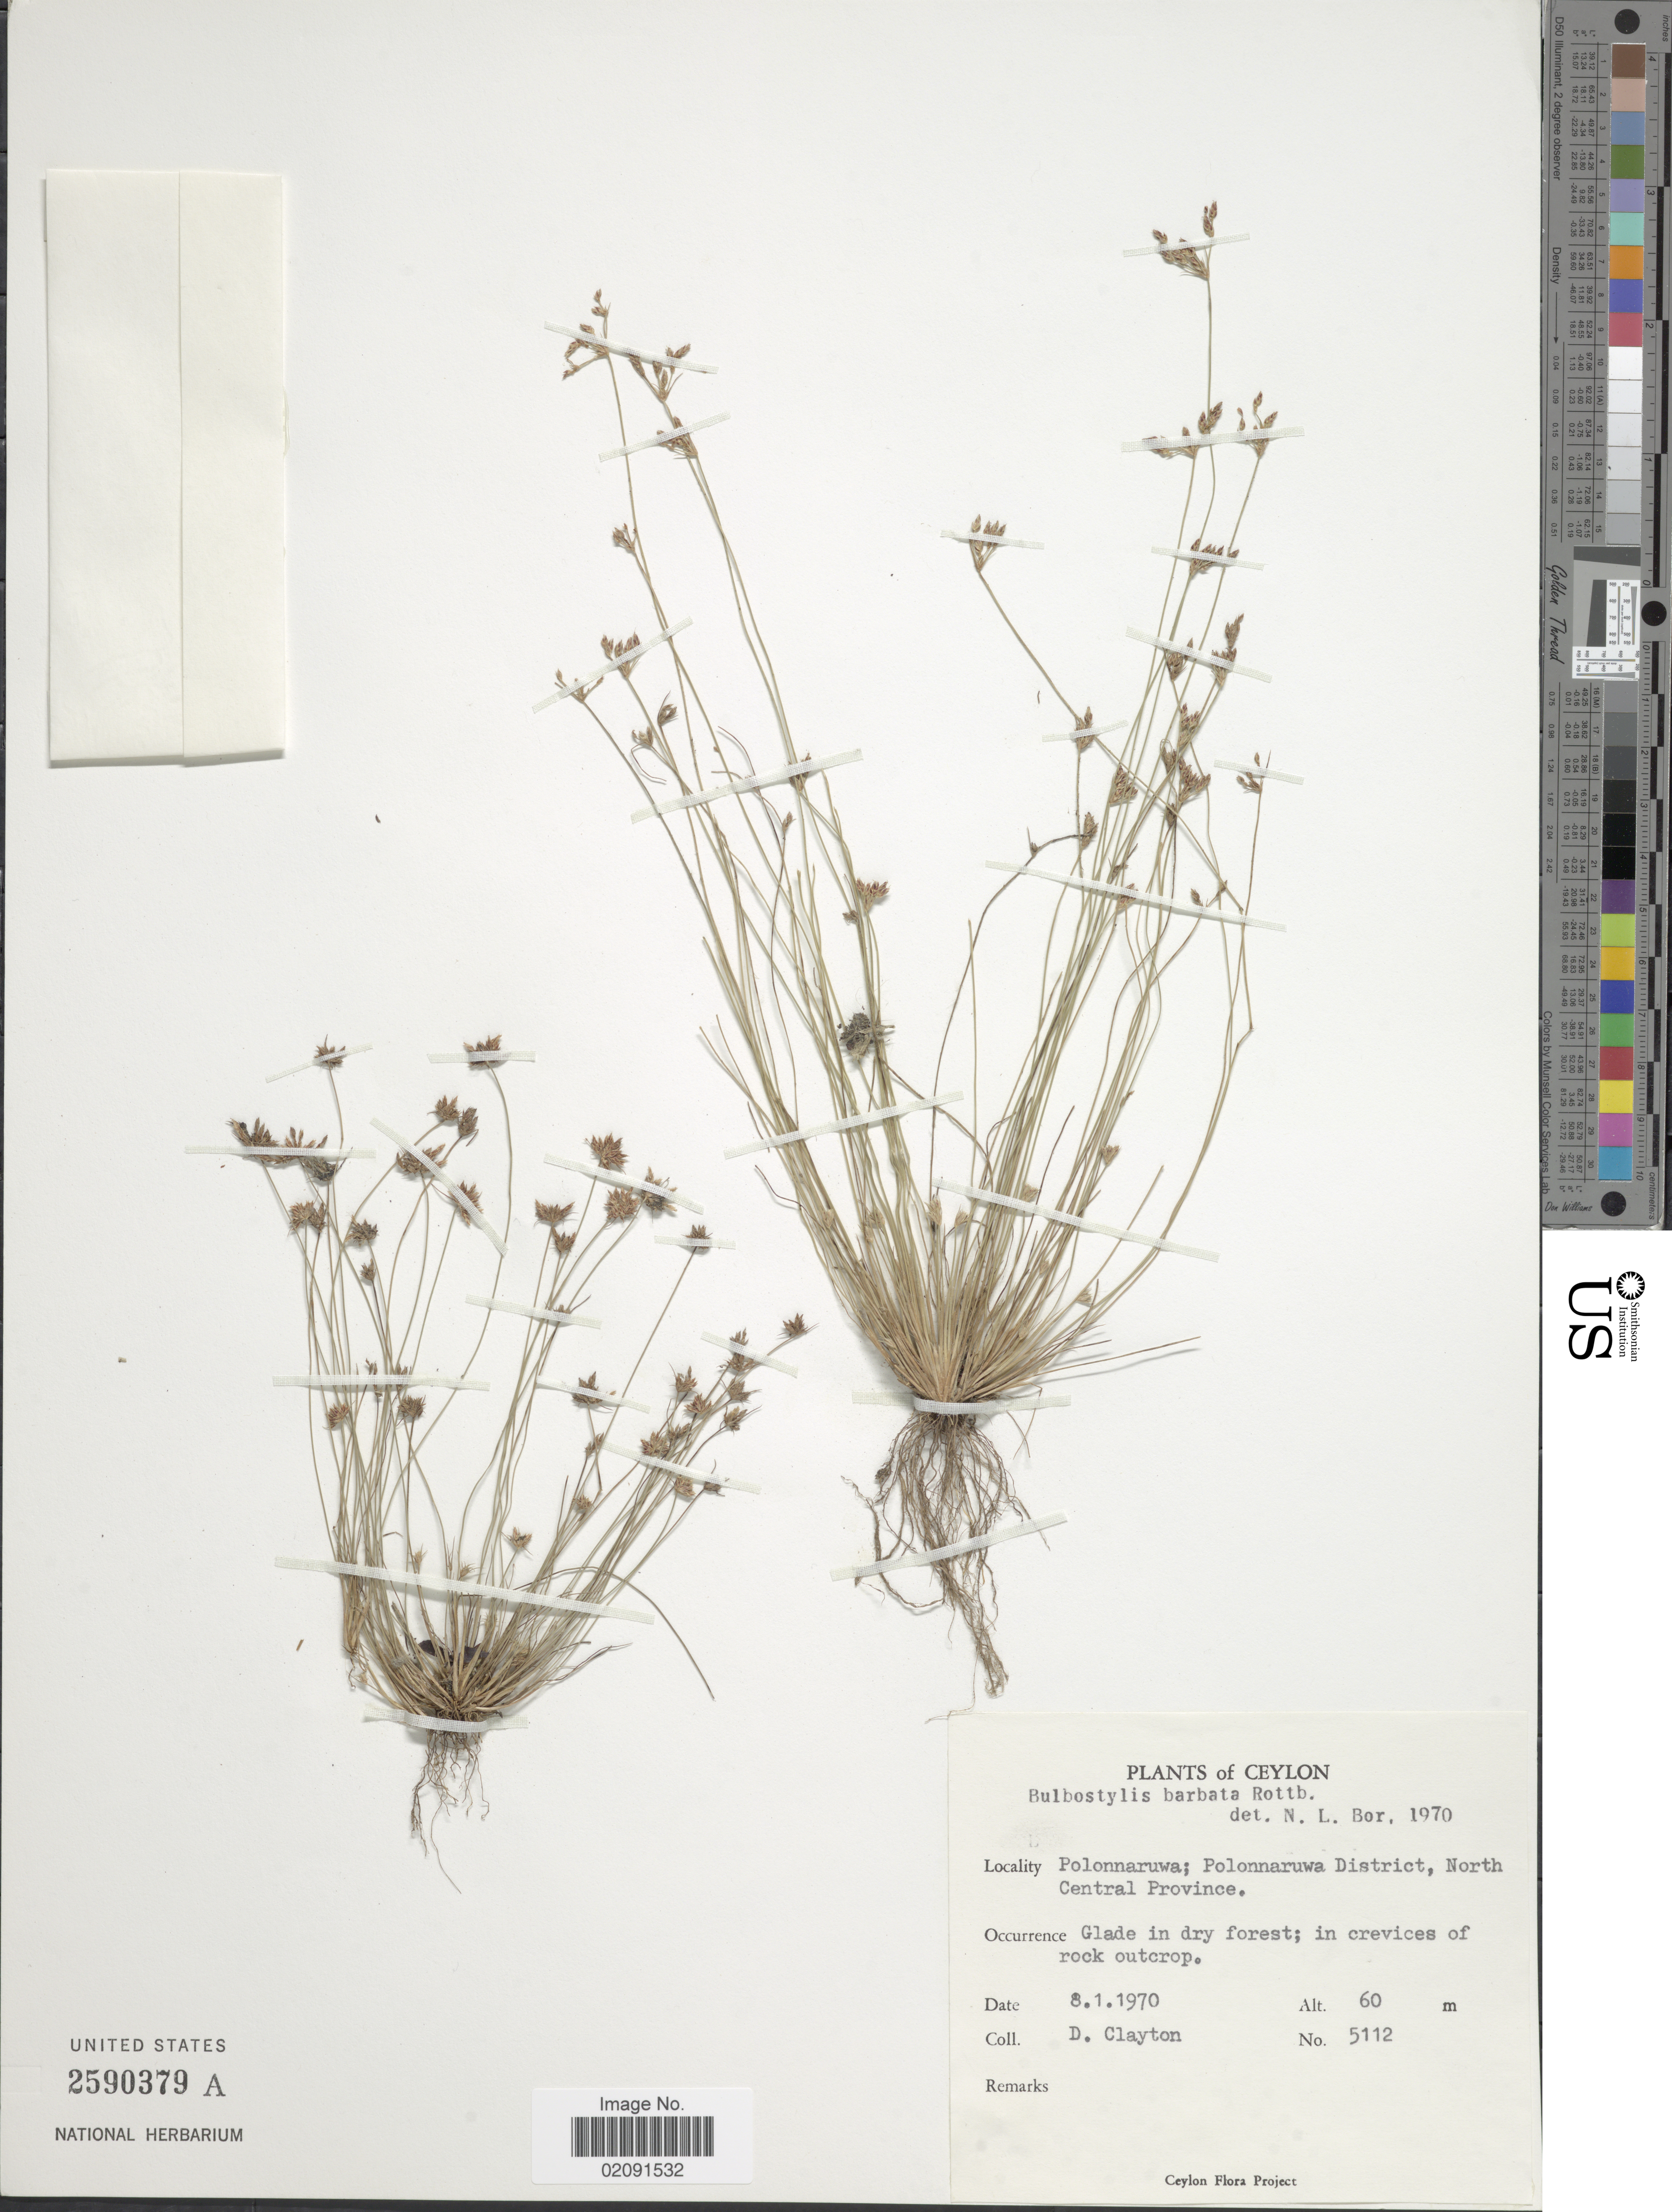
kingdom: Plantae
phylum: Tracheophyta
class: Liliopsida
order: Poales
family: Cyperaceae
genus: Bulbostylis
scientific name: Bulbostylis barbata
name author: (Rottb.) C.B. Clarke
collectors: D. Clayton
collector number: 5112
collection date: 1970-01-08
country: Sri Lanka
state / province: North Central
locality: Polonnaruwa; Polonnaruwa District.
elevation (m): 60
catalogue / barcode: US 2590379A